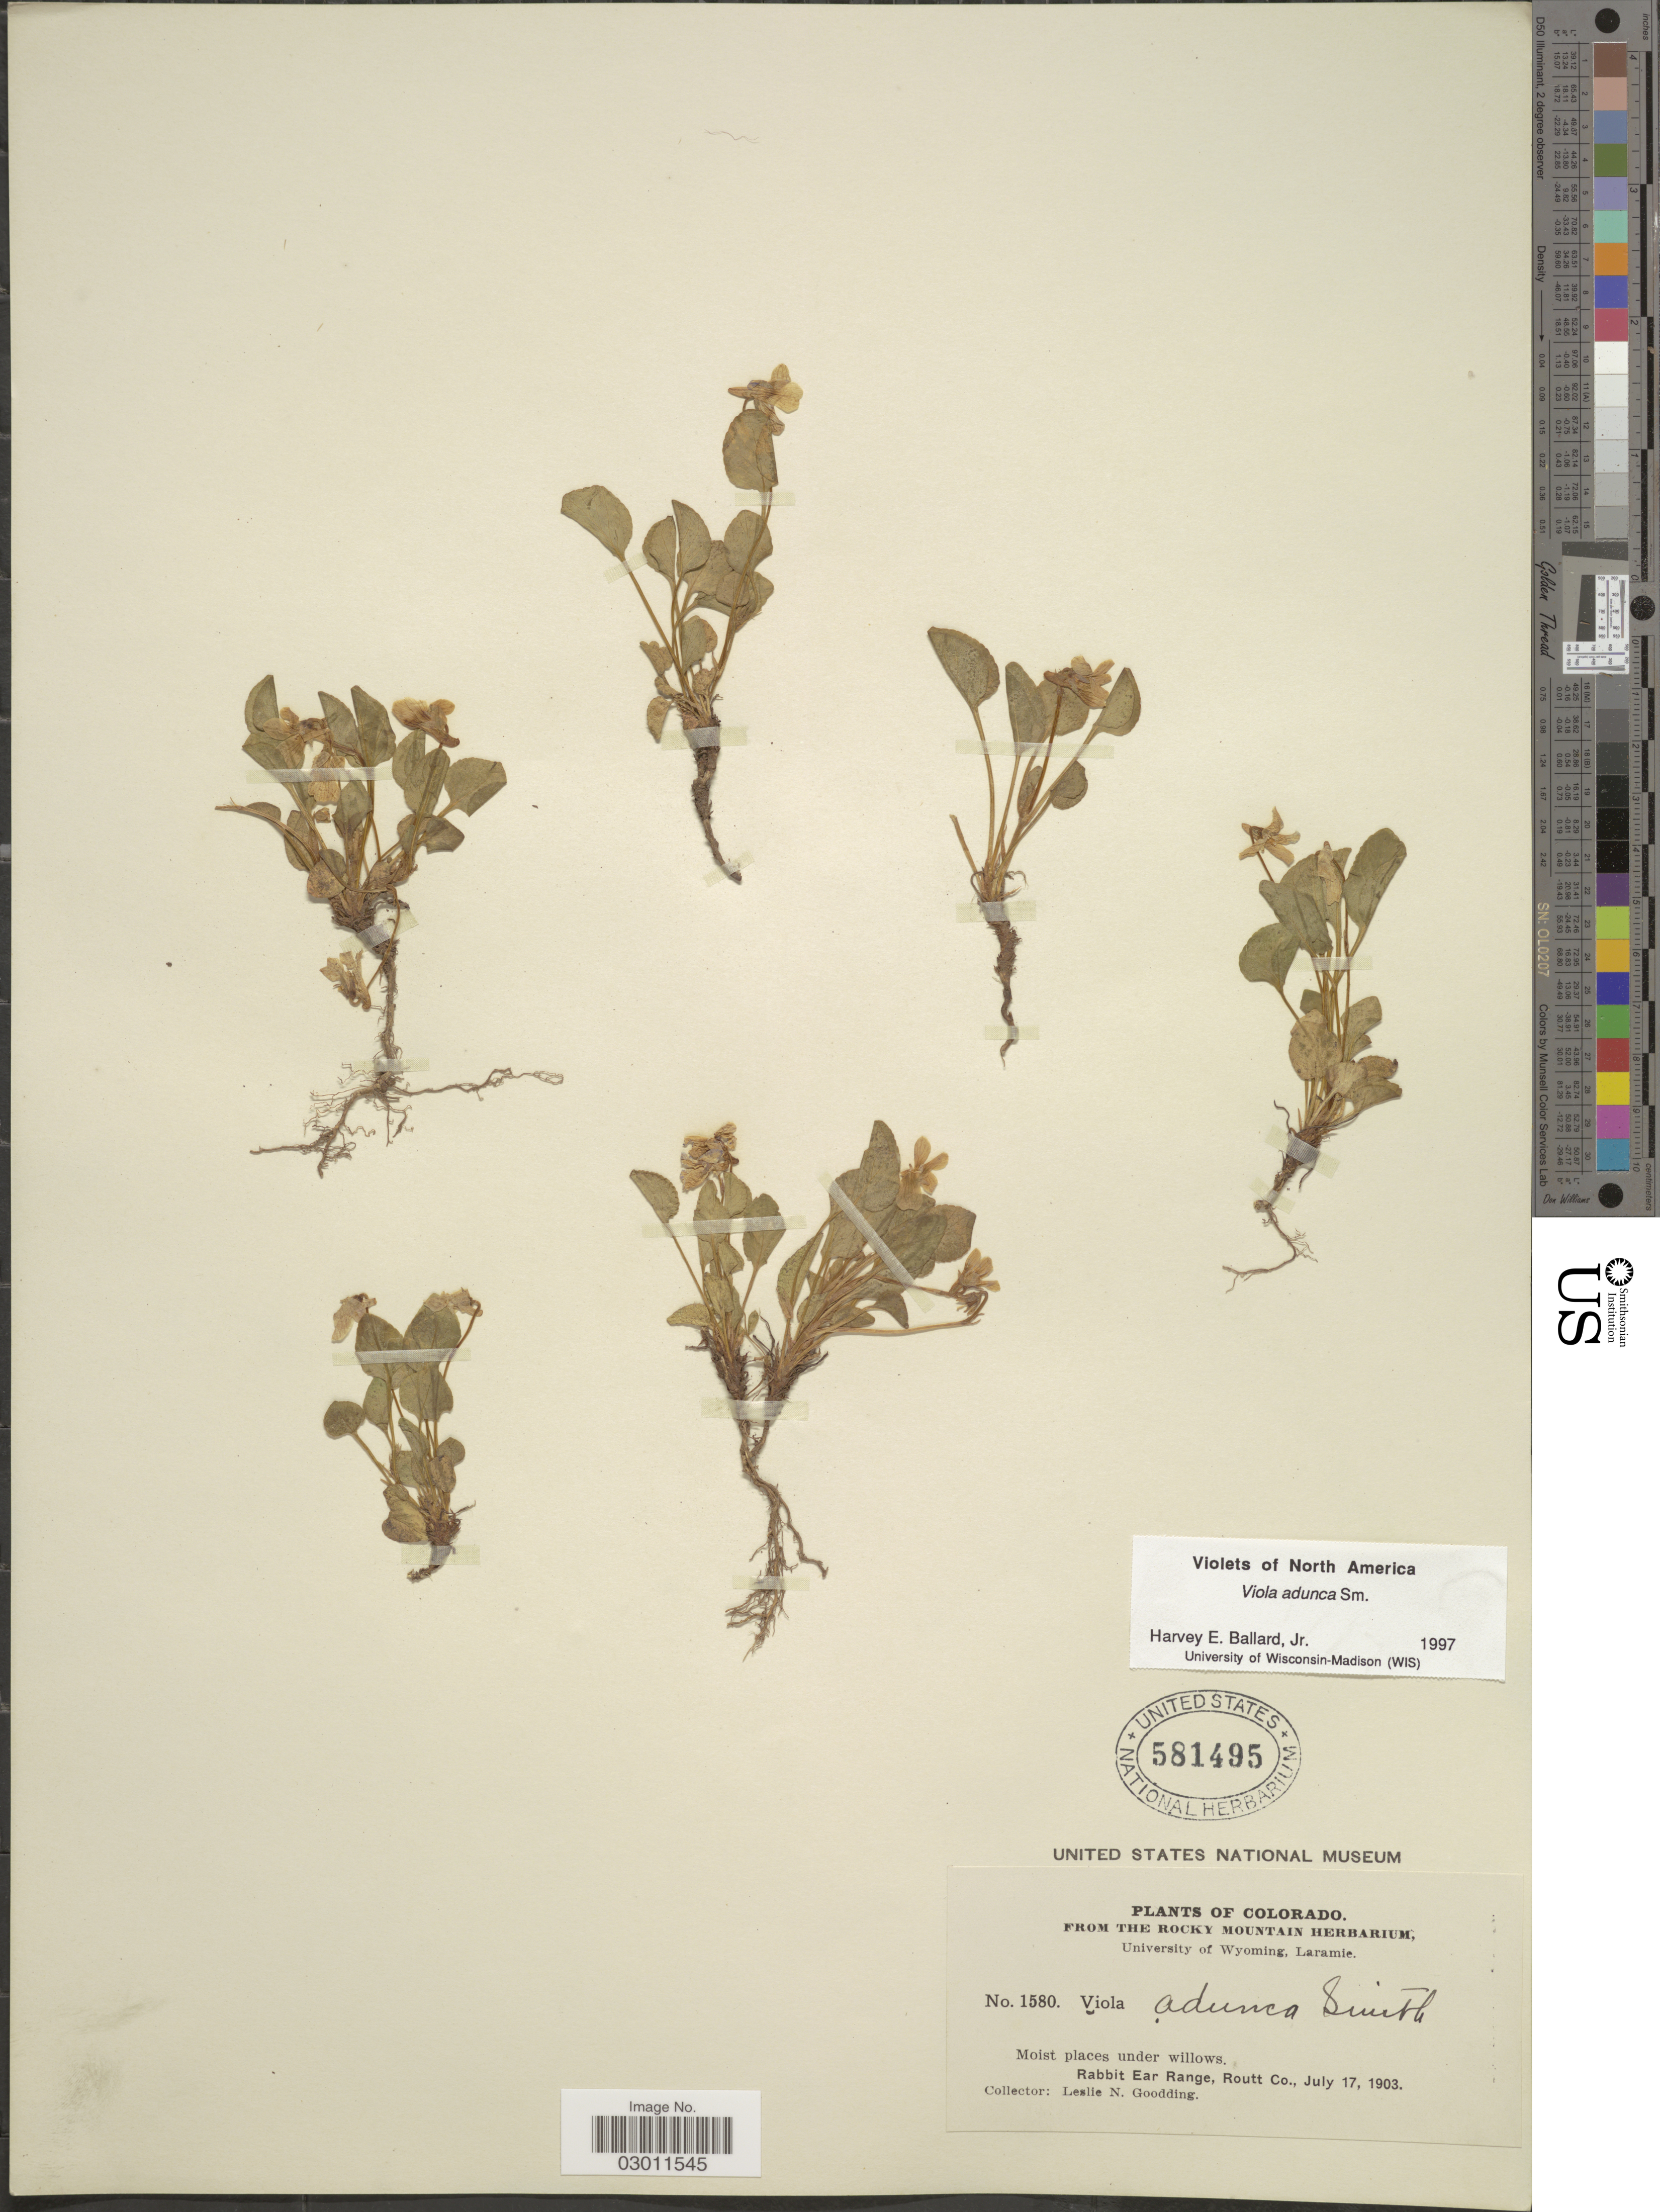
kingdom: Plantae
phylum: Tracheophyta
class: Magnoliopsida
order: Malpighiales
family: Violaceae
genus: Viola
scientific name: Viola adunca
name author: Sm.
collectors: L. N. Goodding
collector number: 1580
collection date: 1903-07-17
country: United States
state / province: Colorado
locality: Rabbit Ear Range, Routt Co.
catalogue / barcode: US 581495